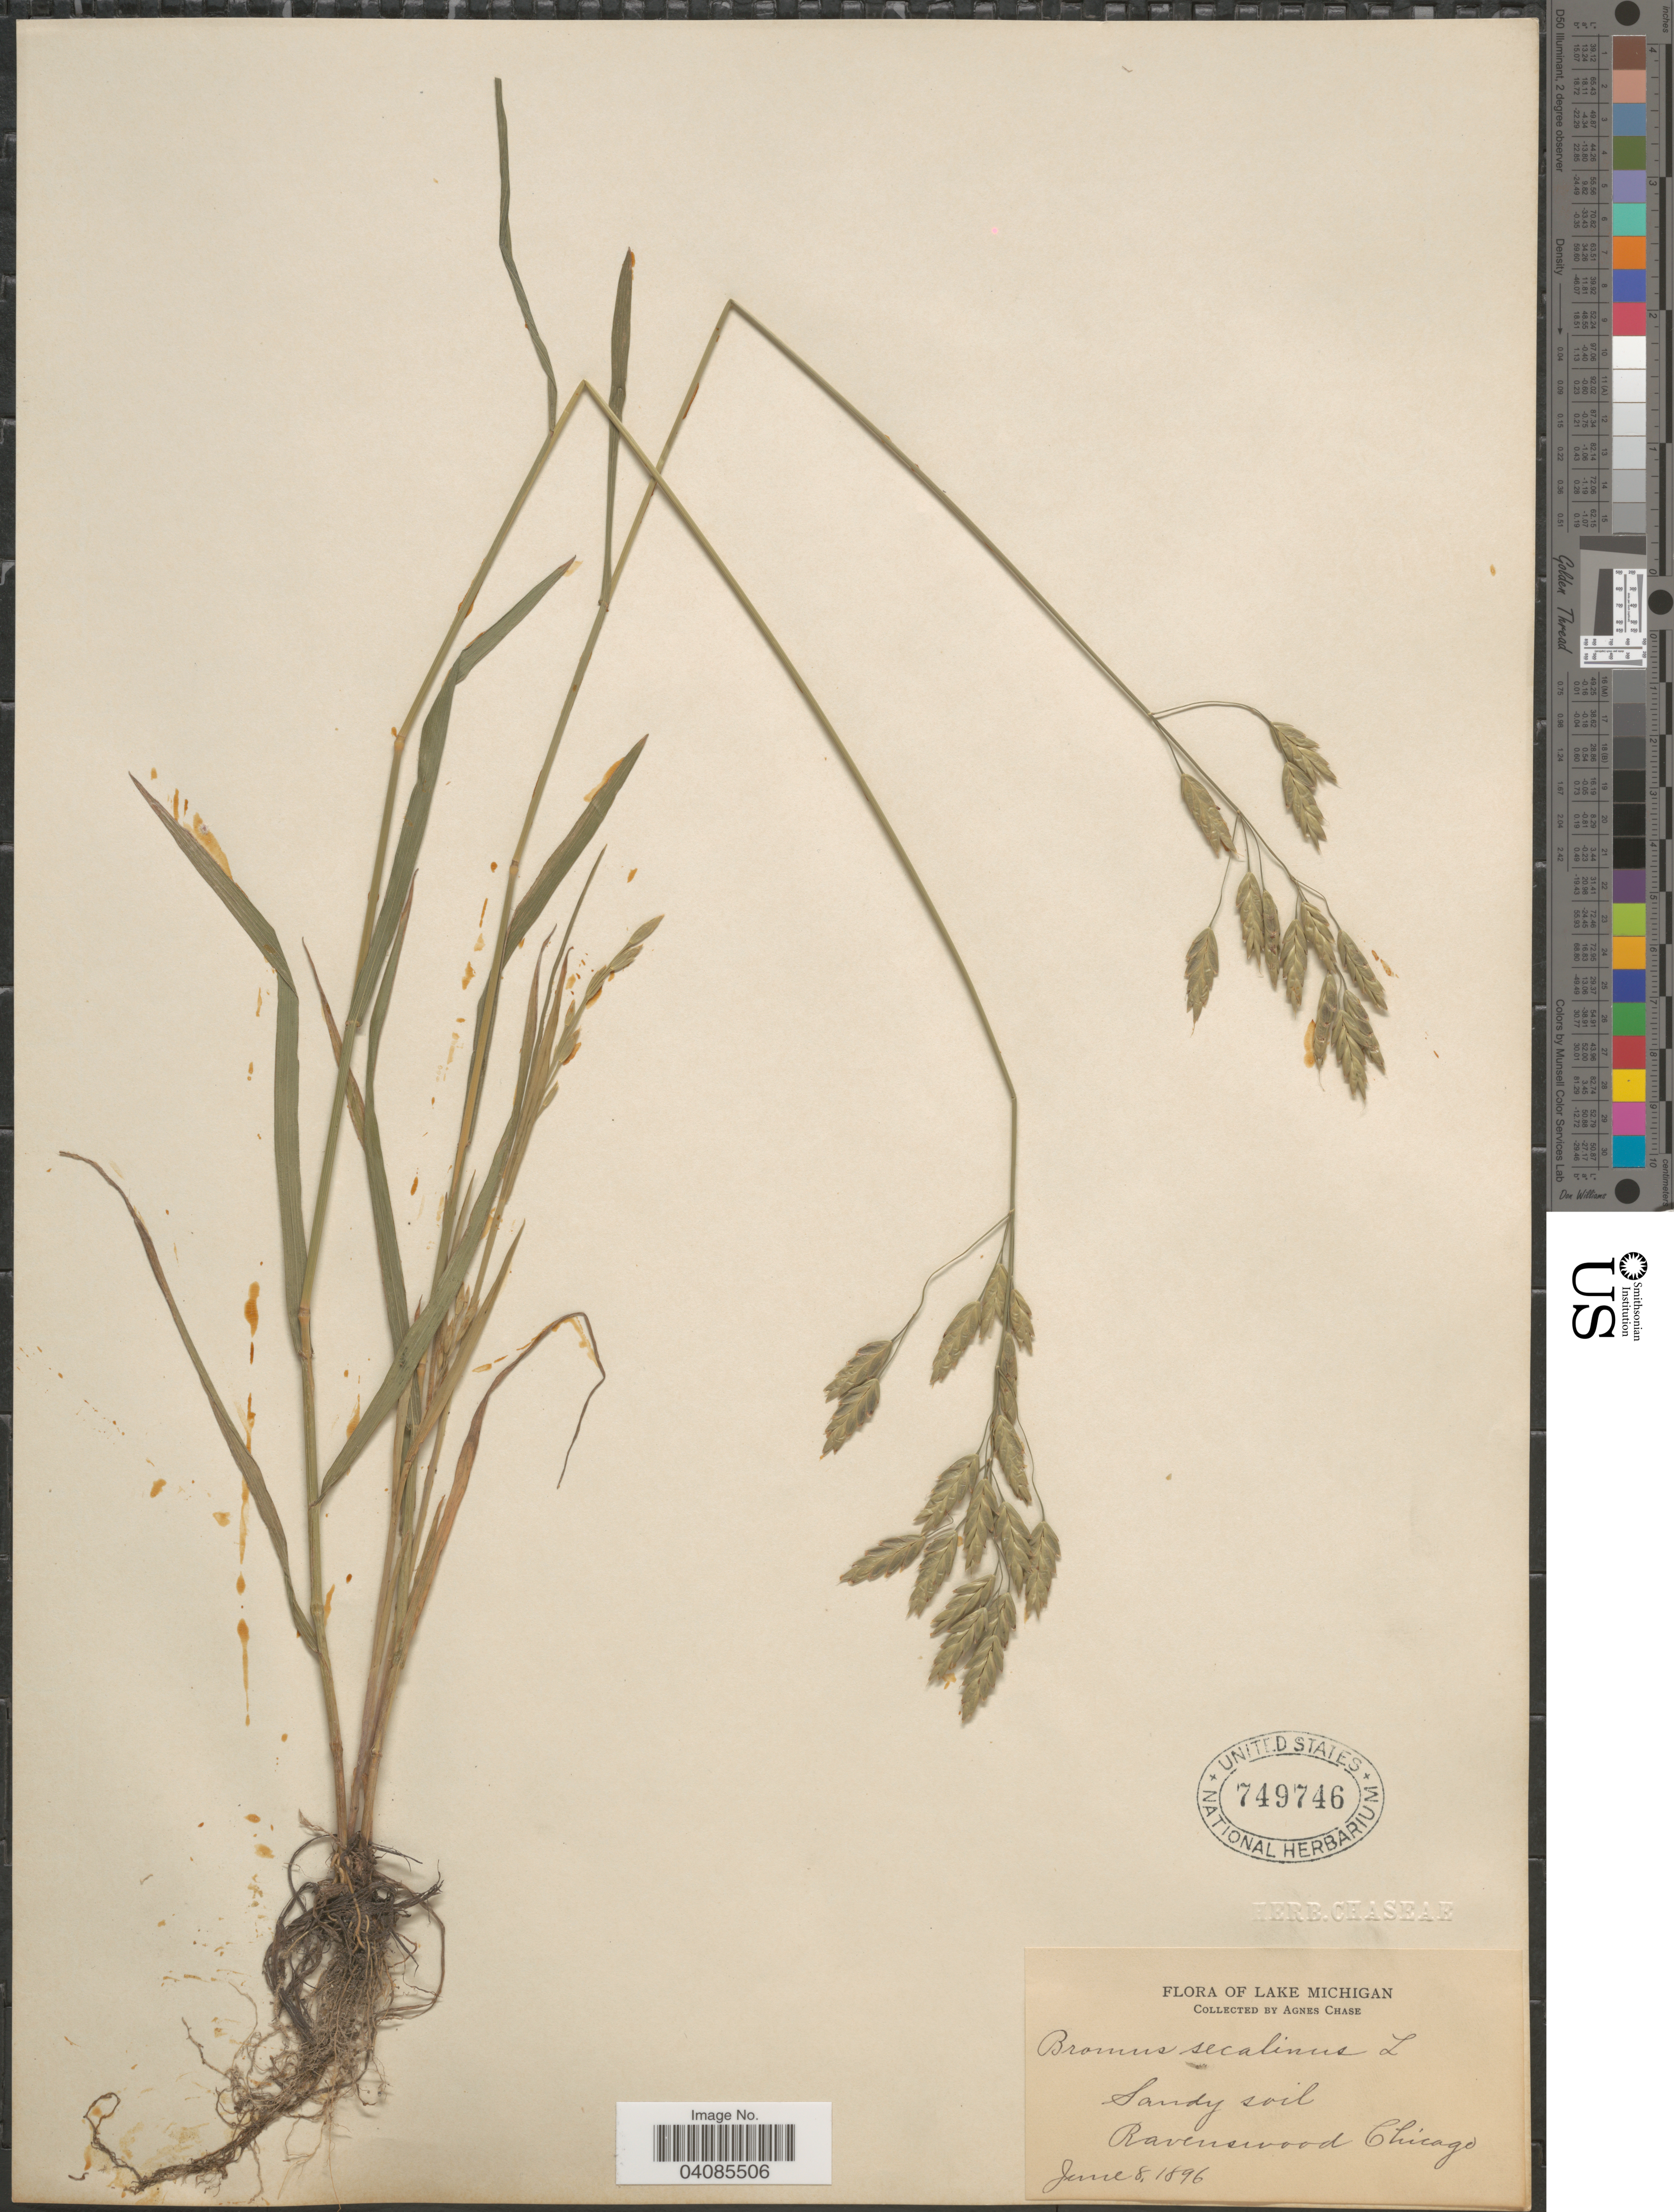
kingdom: Plantae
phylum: Tracheophyta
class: Liliopsida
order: Poales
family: Poaceae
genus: Bromus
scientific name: Bromus secalinus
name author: L.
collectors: A. Chase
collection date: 1896-06-08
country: United States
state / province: Michigan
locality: Lake Michigan. Sandy soil, Ravenswood Chicago.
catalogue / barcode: US 749746